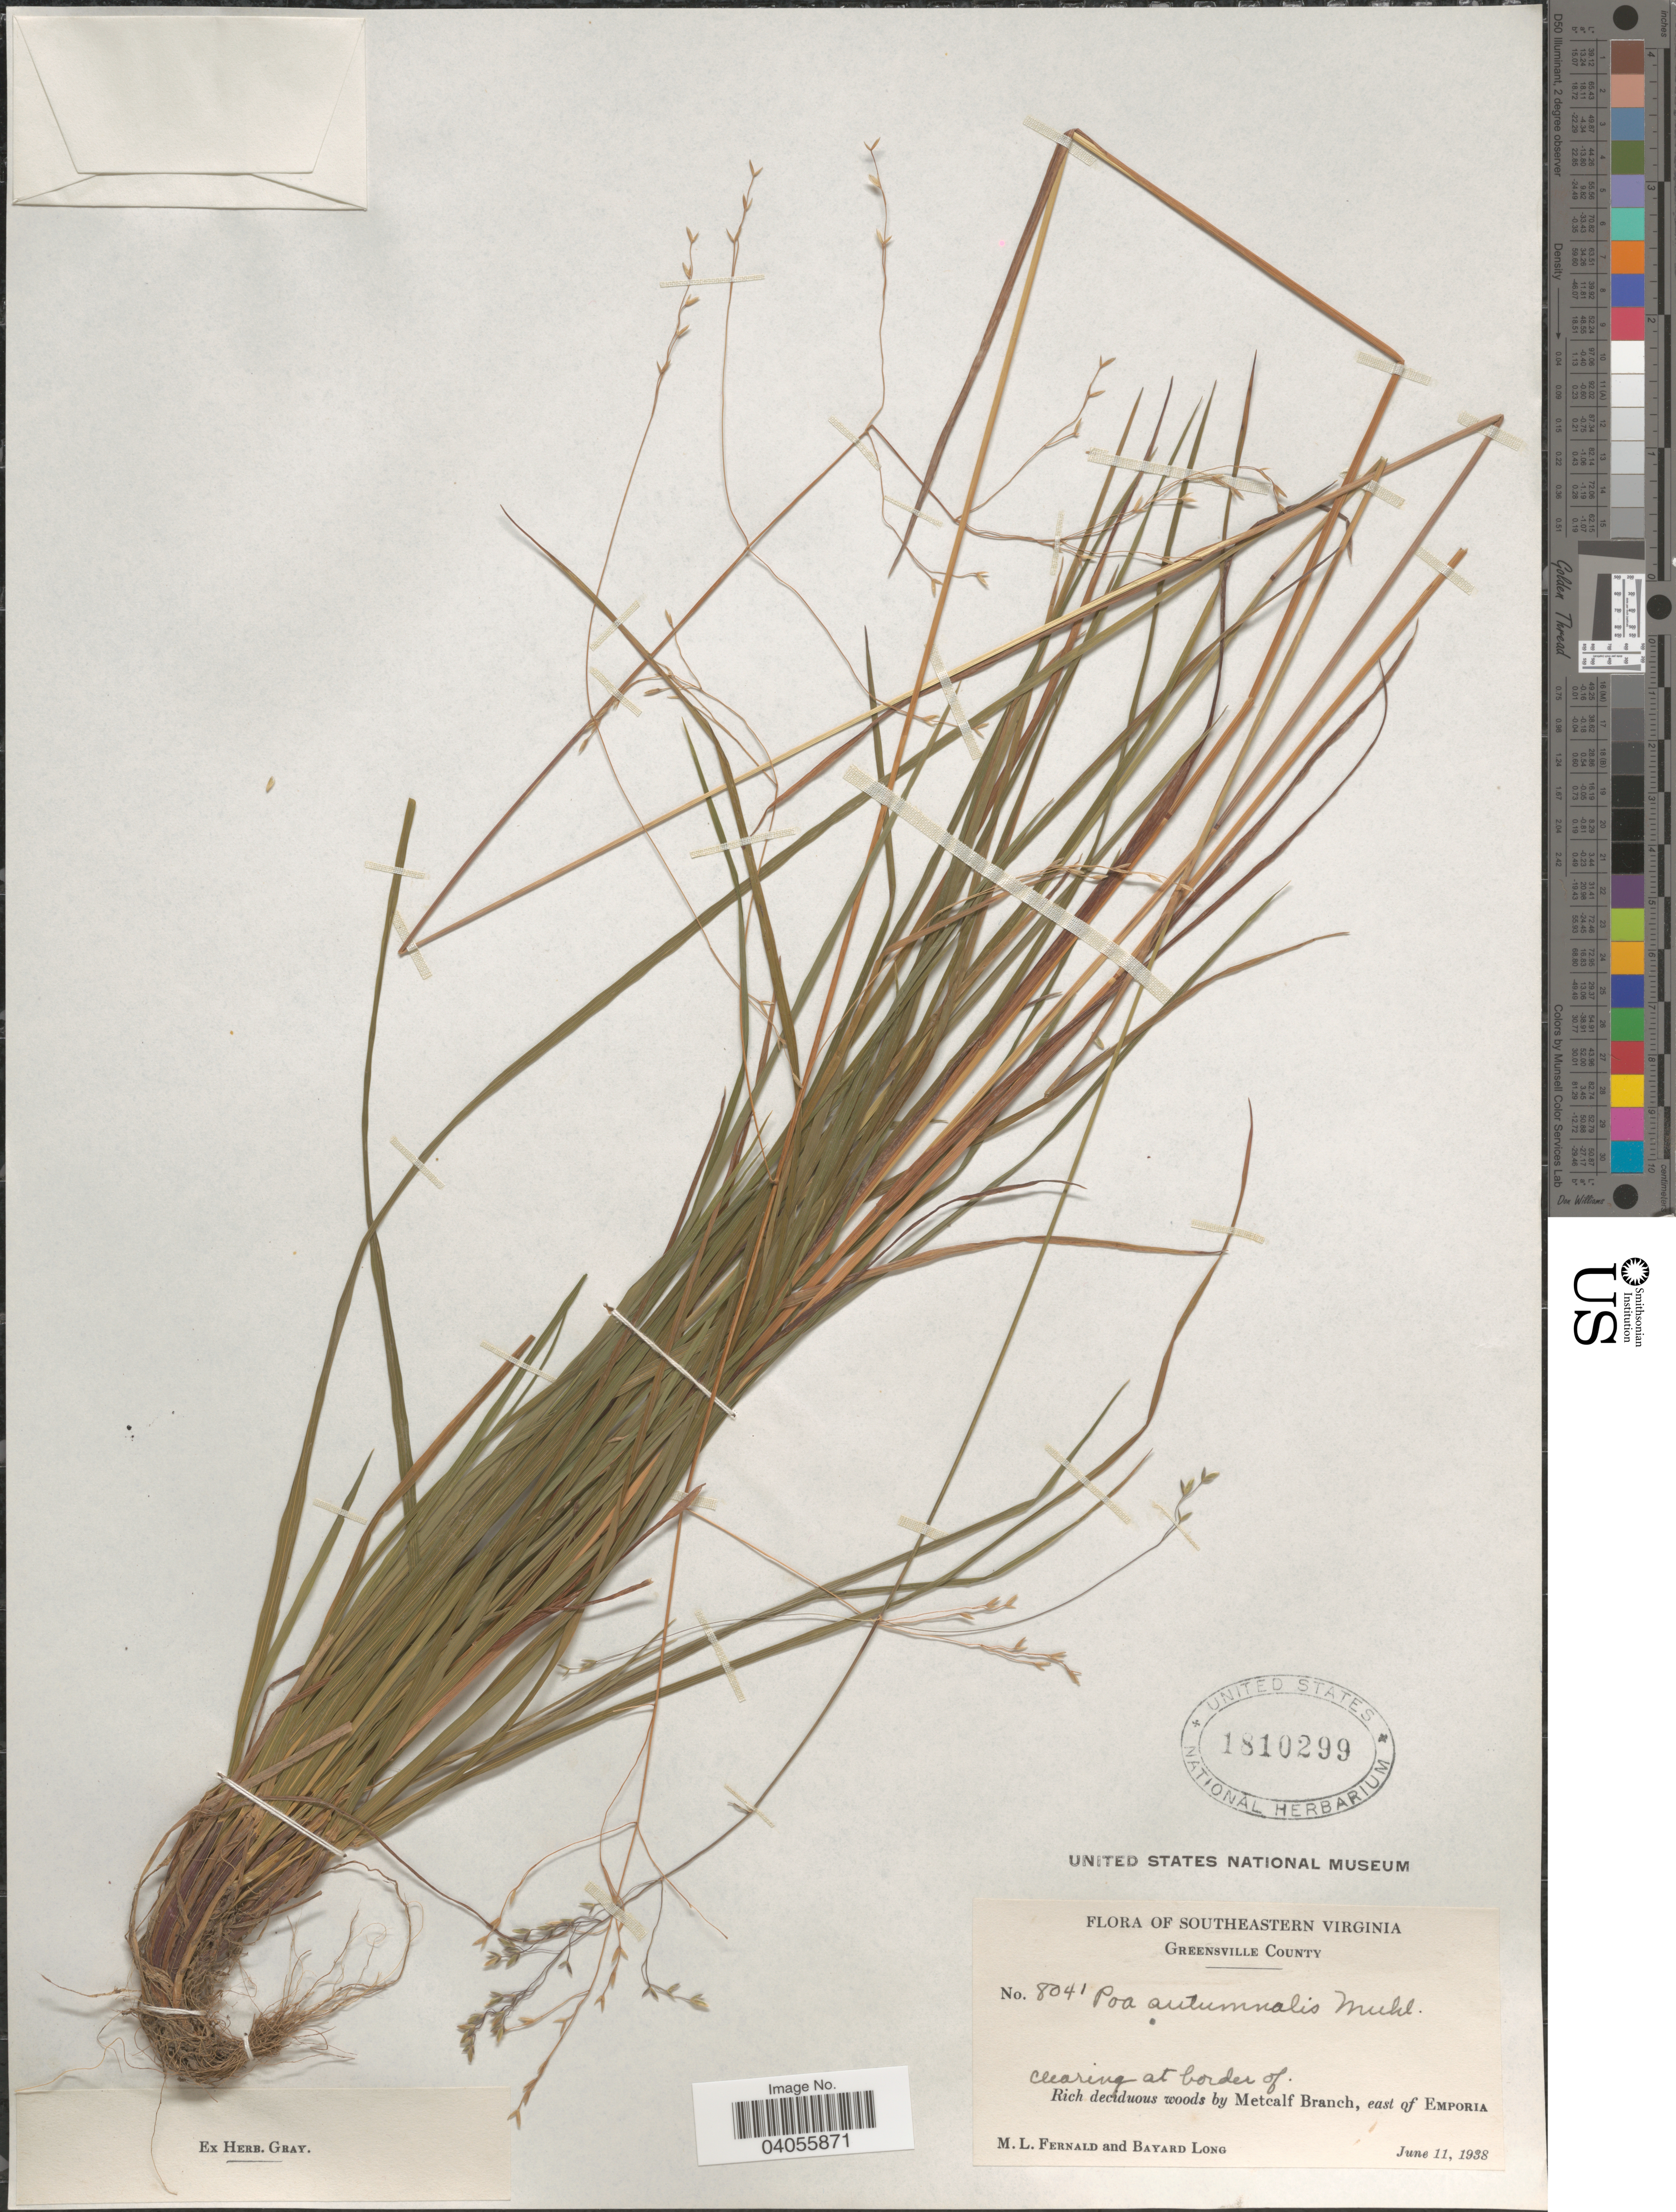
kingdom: Plantae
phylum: Tracheophyta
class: Liliopsida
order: Poales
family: Poaceae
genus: Poa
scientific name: Poa autumnalis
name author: Muhl. ex Elliott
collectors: M. L. Fernald & B. Long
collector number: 8041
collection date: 1938-06-11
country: United States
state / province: Virginia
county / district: Greensville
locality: Southeastern Virginia. Greensville County. Clearing at border of Rich deciduous woods by Metcalf Branch, east of Emporia.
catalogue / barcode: US 1810299